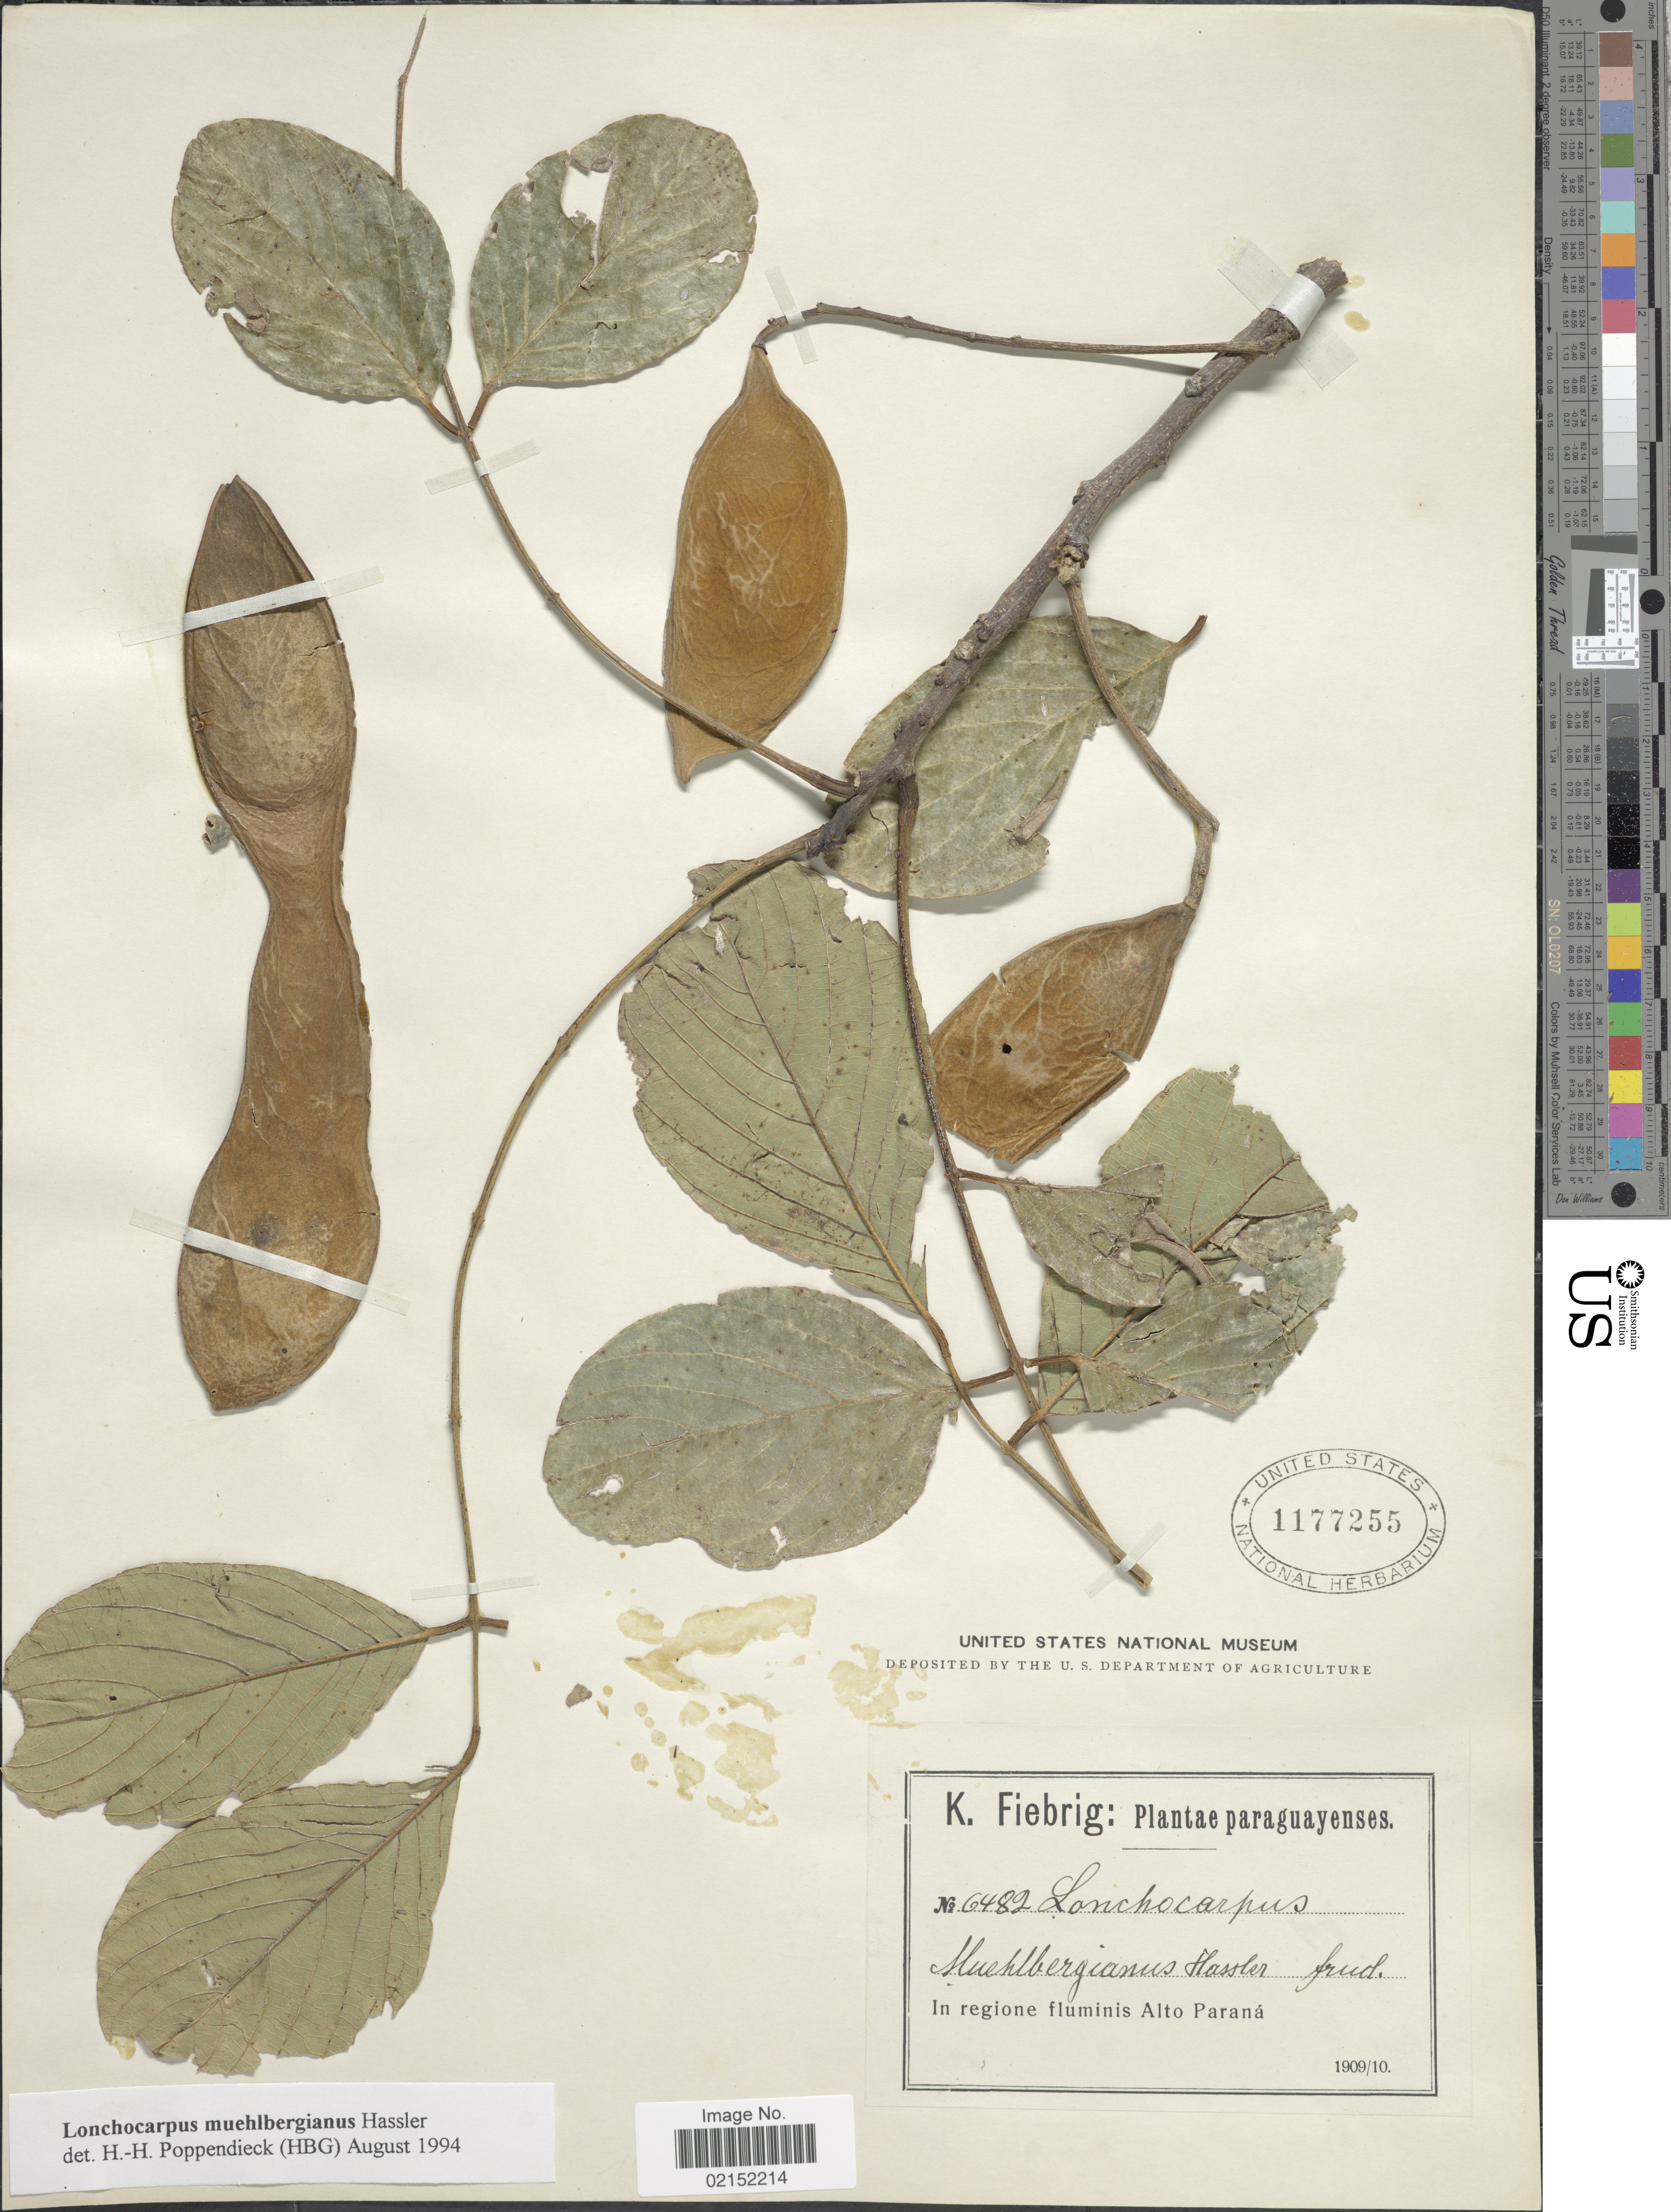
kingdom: Plantae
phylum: Tracheophyta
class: Magnoliopsida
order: Fabales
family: Fabaceae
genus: Lonchocarpus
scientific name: Lonchocarpus muehlbergianus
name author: Hassl.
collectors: K. Fiebrig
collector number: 6482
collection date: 1909/1910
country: Paraguay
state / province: Alto Parana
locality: In regione fluminis Alto Parana.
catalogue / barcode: US 1177255